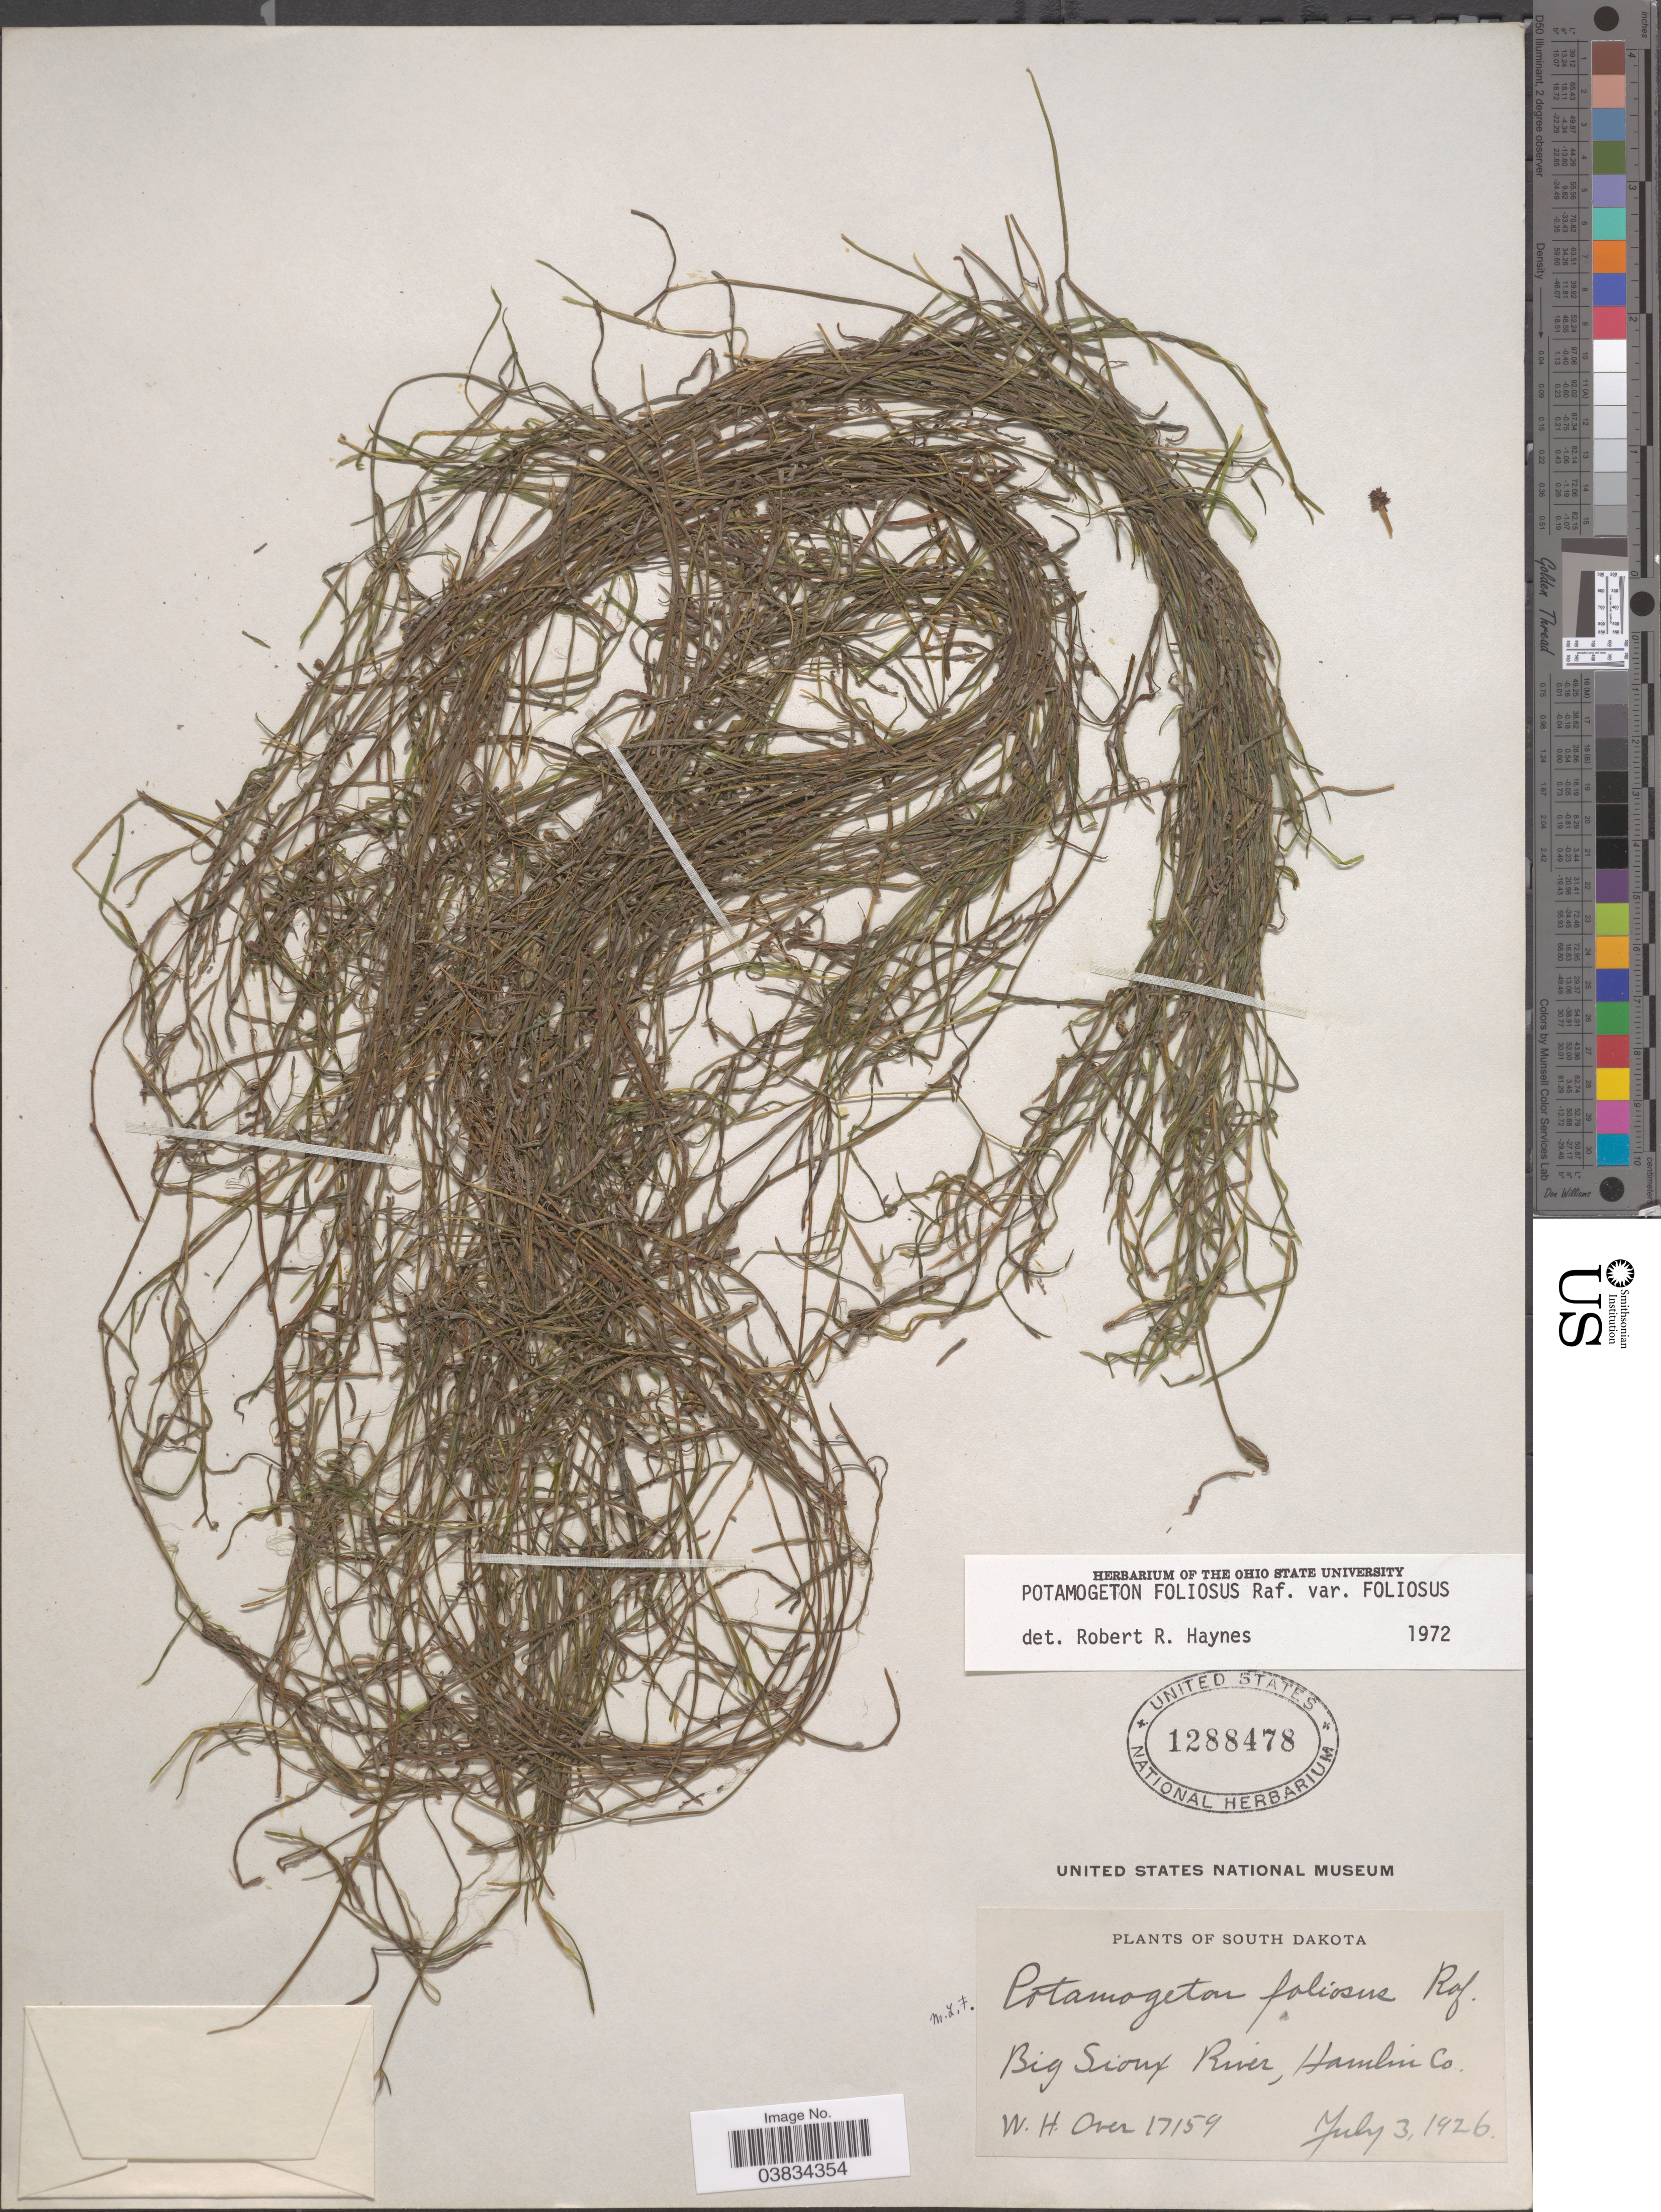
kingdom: Plantae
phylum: Tracheophyta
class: Liliopsida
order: Alismatales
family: Potamogetonaceae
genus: Potamogeton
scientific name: Potamogeton foliosus var. foliosus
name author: Raf.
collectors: H. Over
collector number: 17159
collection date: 1926-07-03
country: United States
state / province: South Dakota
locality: Big Sioux River, Hamlin Co.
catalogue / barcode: US 1288478